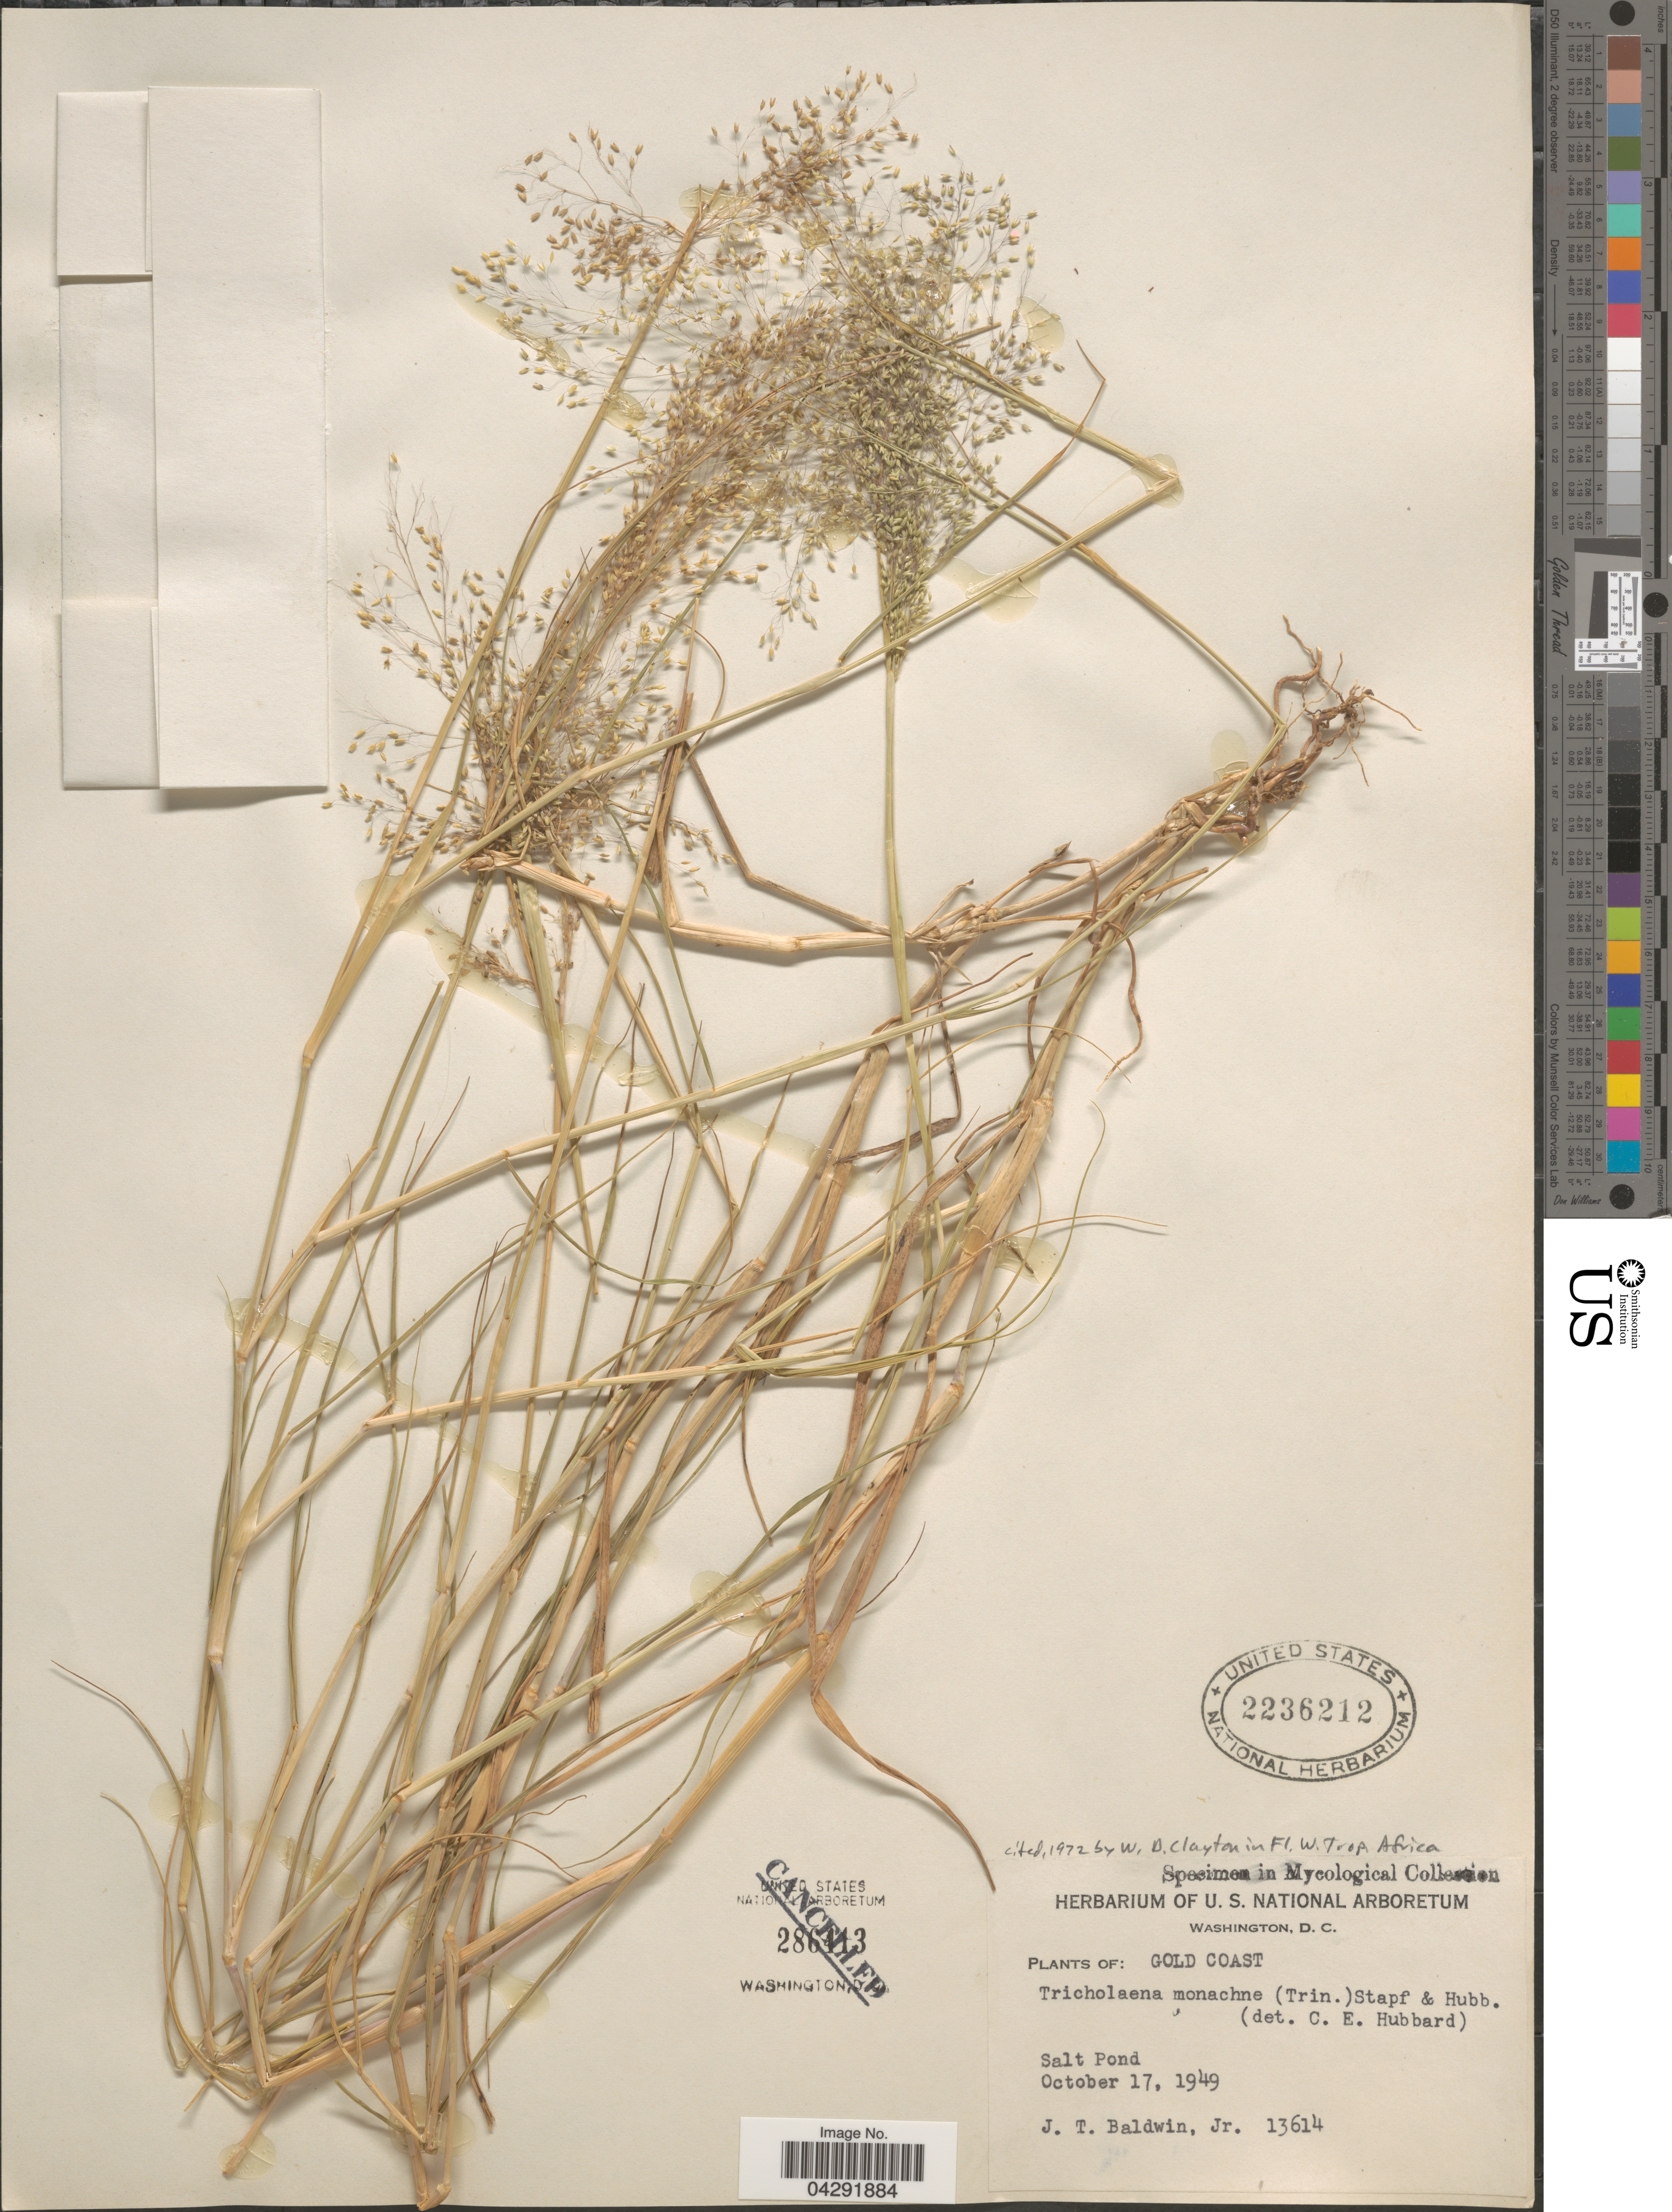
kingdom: Plantae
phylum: Tracheophyta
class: Liliopsida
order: Poales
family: Poaceae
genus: Tricholaena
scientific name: Tricholaena monachne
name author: (Trin.) Stapf & C.E. Hubb.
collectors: J. T. Baldwin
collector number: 13614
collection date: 1949-10-17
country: Ghana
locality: Gold Coast. Salt Pond.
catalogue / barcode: US 2236212